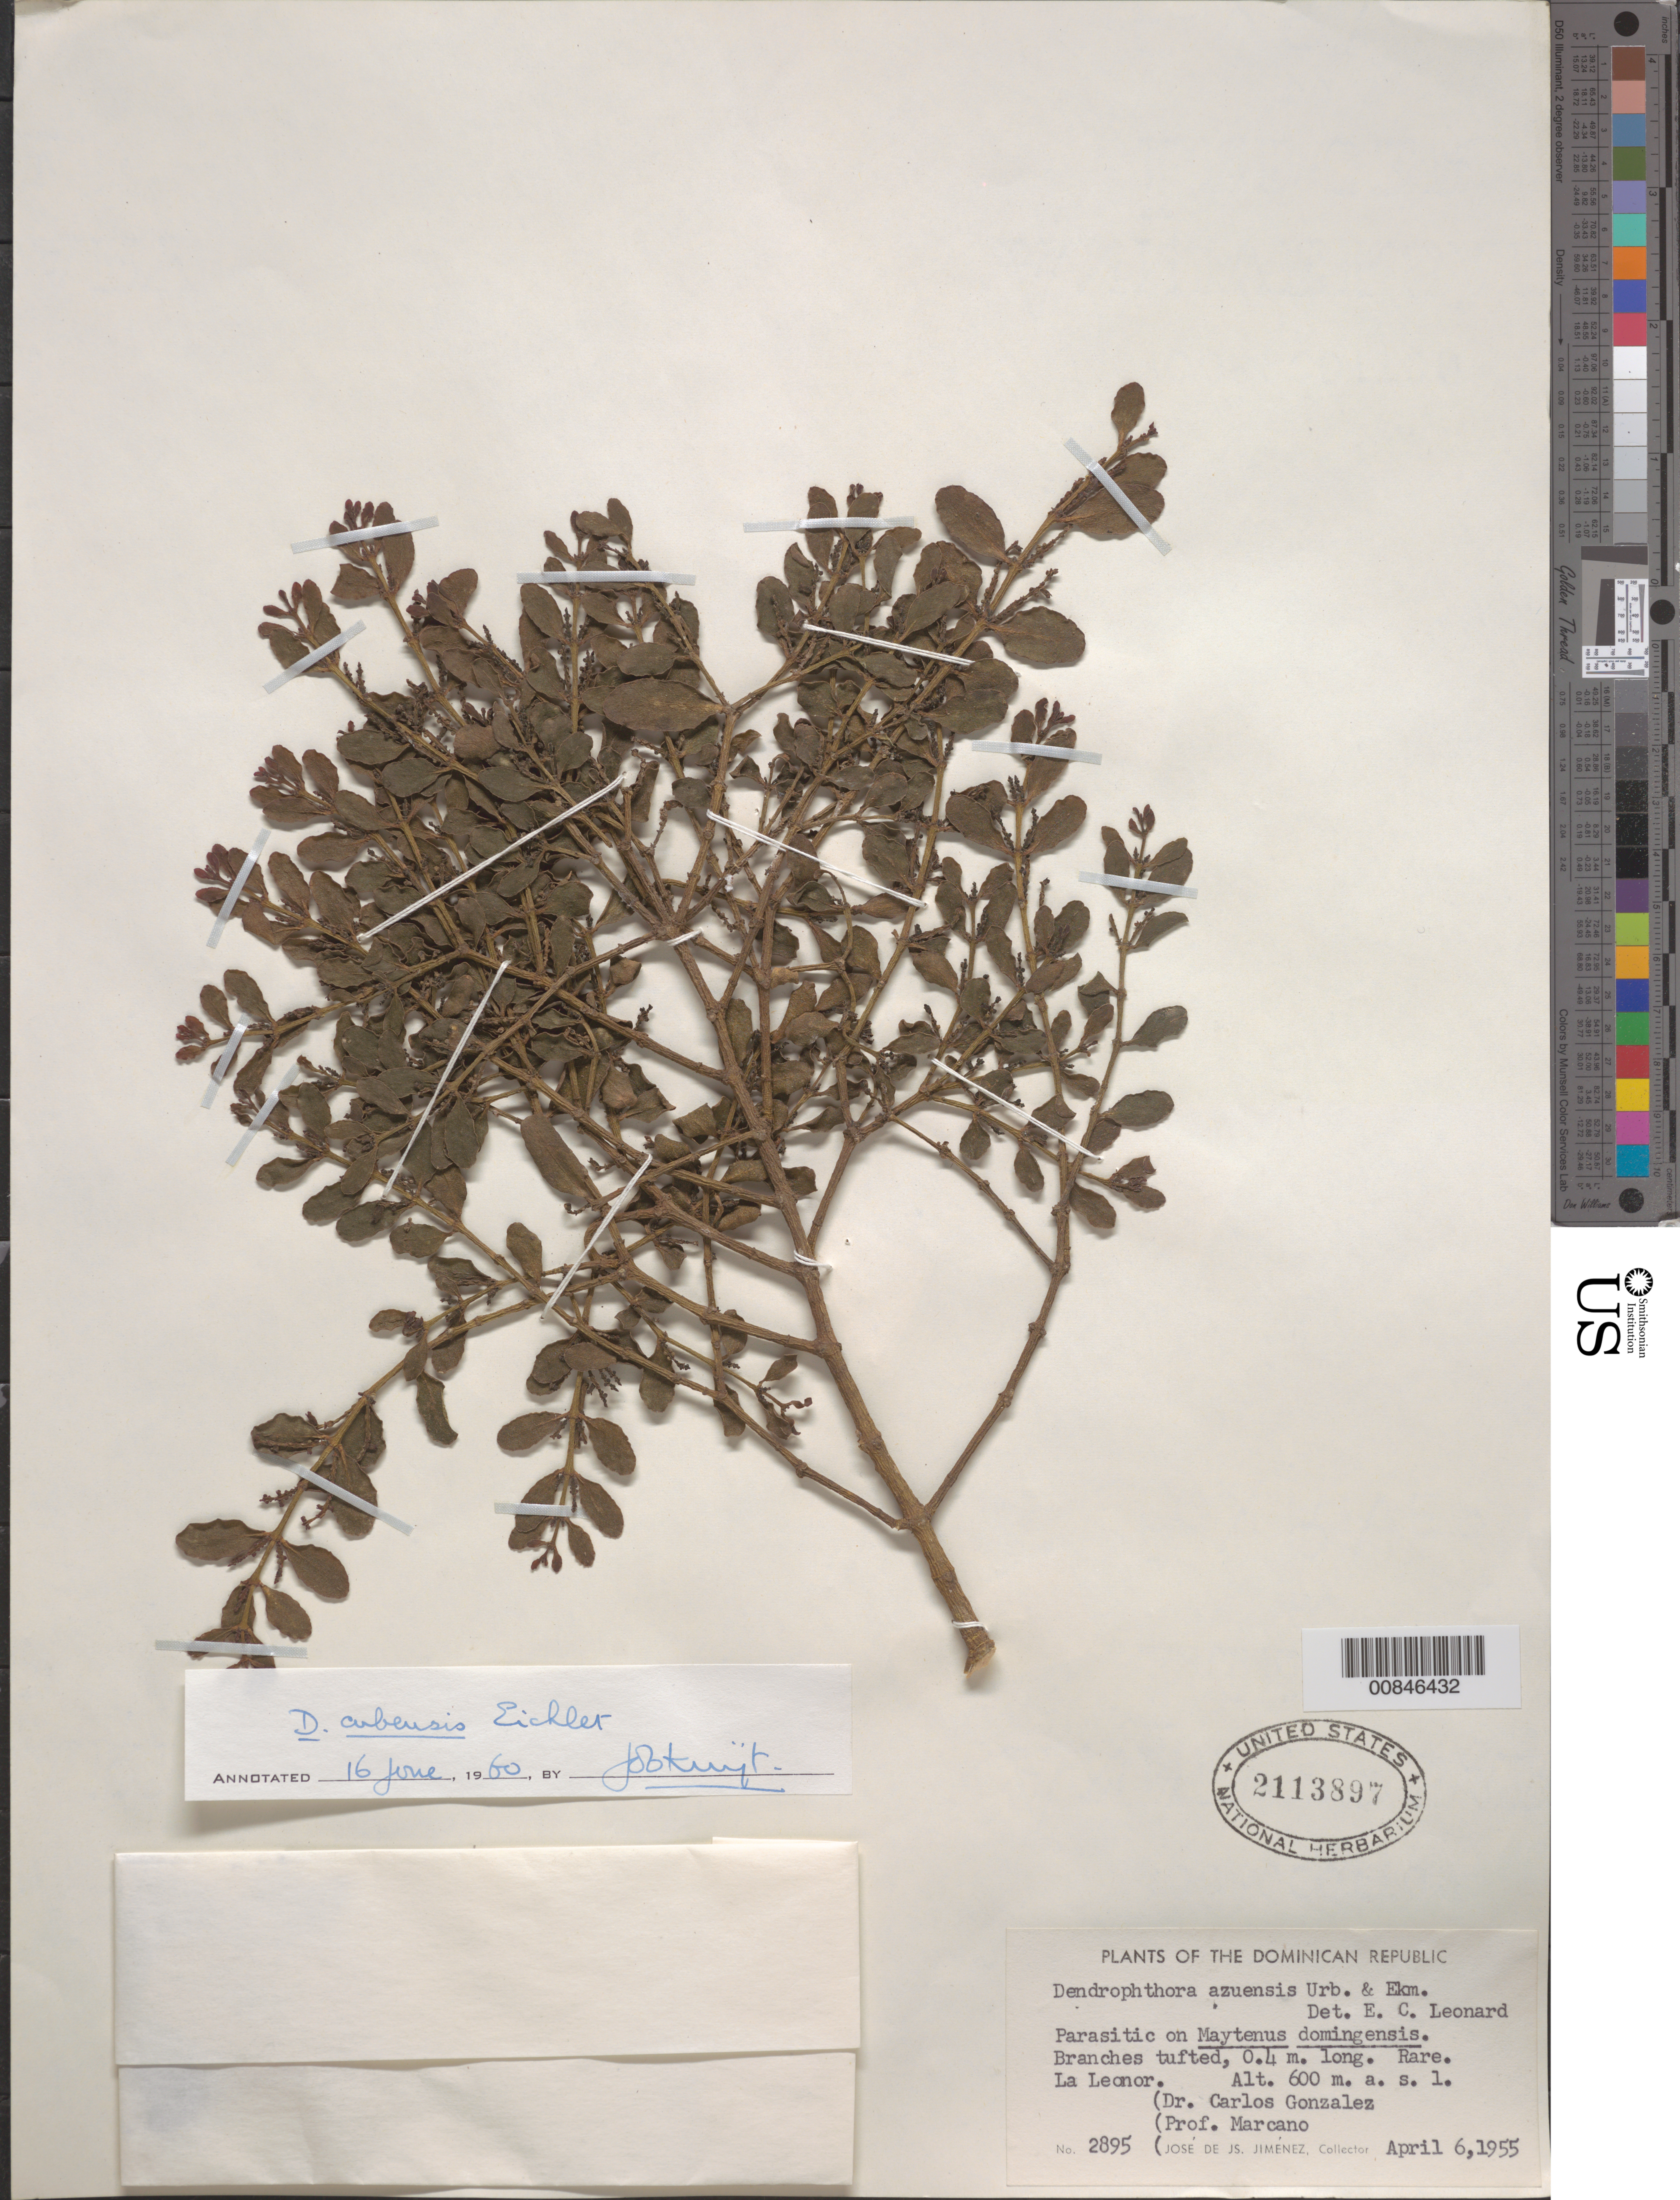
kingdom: Plantae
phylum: Tracheophyta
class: Magnoliopsida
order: Santalales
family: Viscaceae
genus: Dendrophthora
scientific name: Dendrophthora cubensis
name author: Eichler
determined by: Kuijt, Job, (CANADA)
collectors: J. J. Jiménez, C. Gonzalez & E. J. Marcano F.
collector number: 2895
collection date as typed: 06 Apr 1955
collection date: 1955-04-06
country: Dominican Republic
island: Hispaniola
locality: La Leonor.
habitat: On Maytenus domingensis.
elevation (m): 600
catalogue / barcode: US 2113897